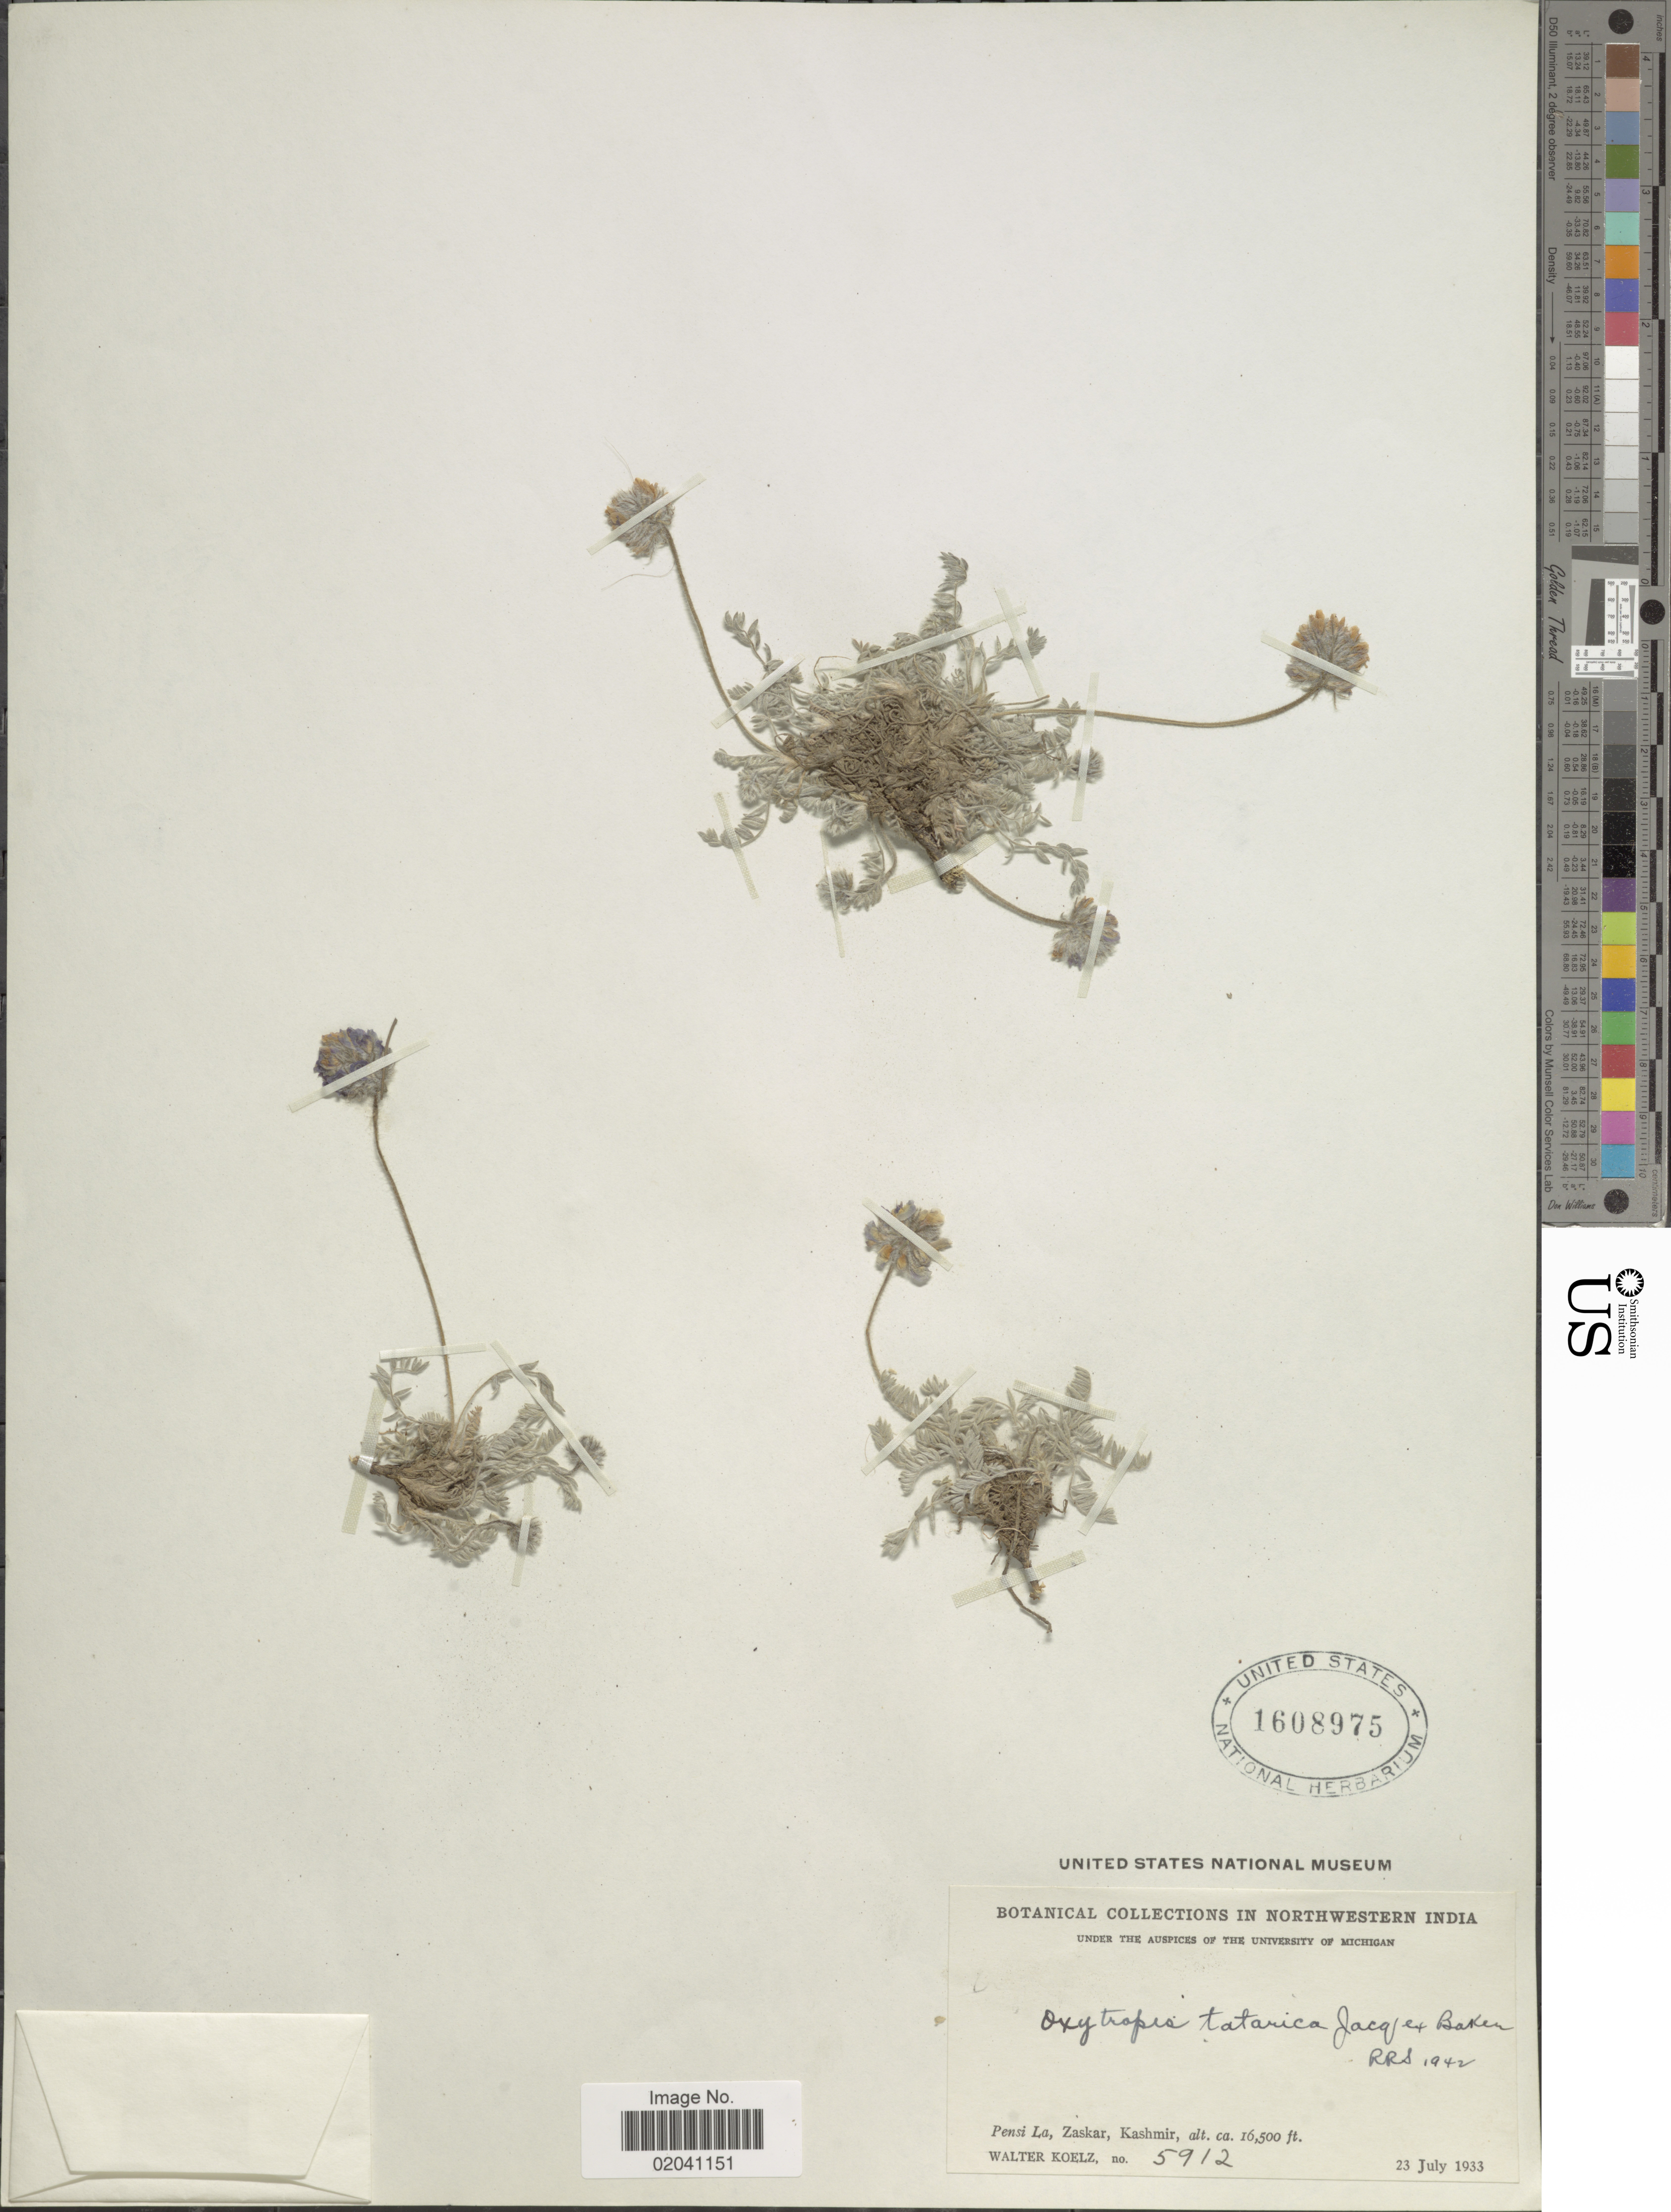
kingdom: Plantae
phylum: Tracheophyta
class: Magnoliopsida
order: Fabales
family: Fabaceae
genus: Oxytropis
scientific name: Oxytropis tatarica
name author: Baker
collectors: W. N. Koelz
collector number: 5912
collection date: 1933-07-23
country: India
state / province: Jammu and Kashmir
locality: Pensi La, Zaskar, Kashmir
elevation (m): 5029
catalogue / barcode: US 1608975